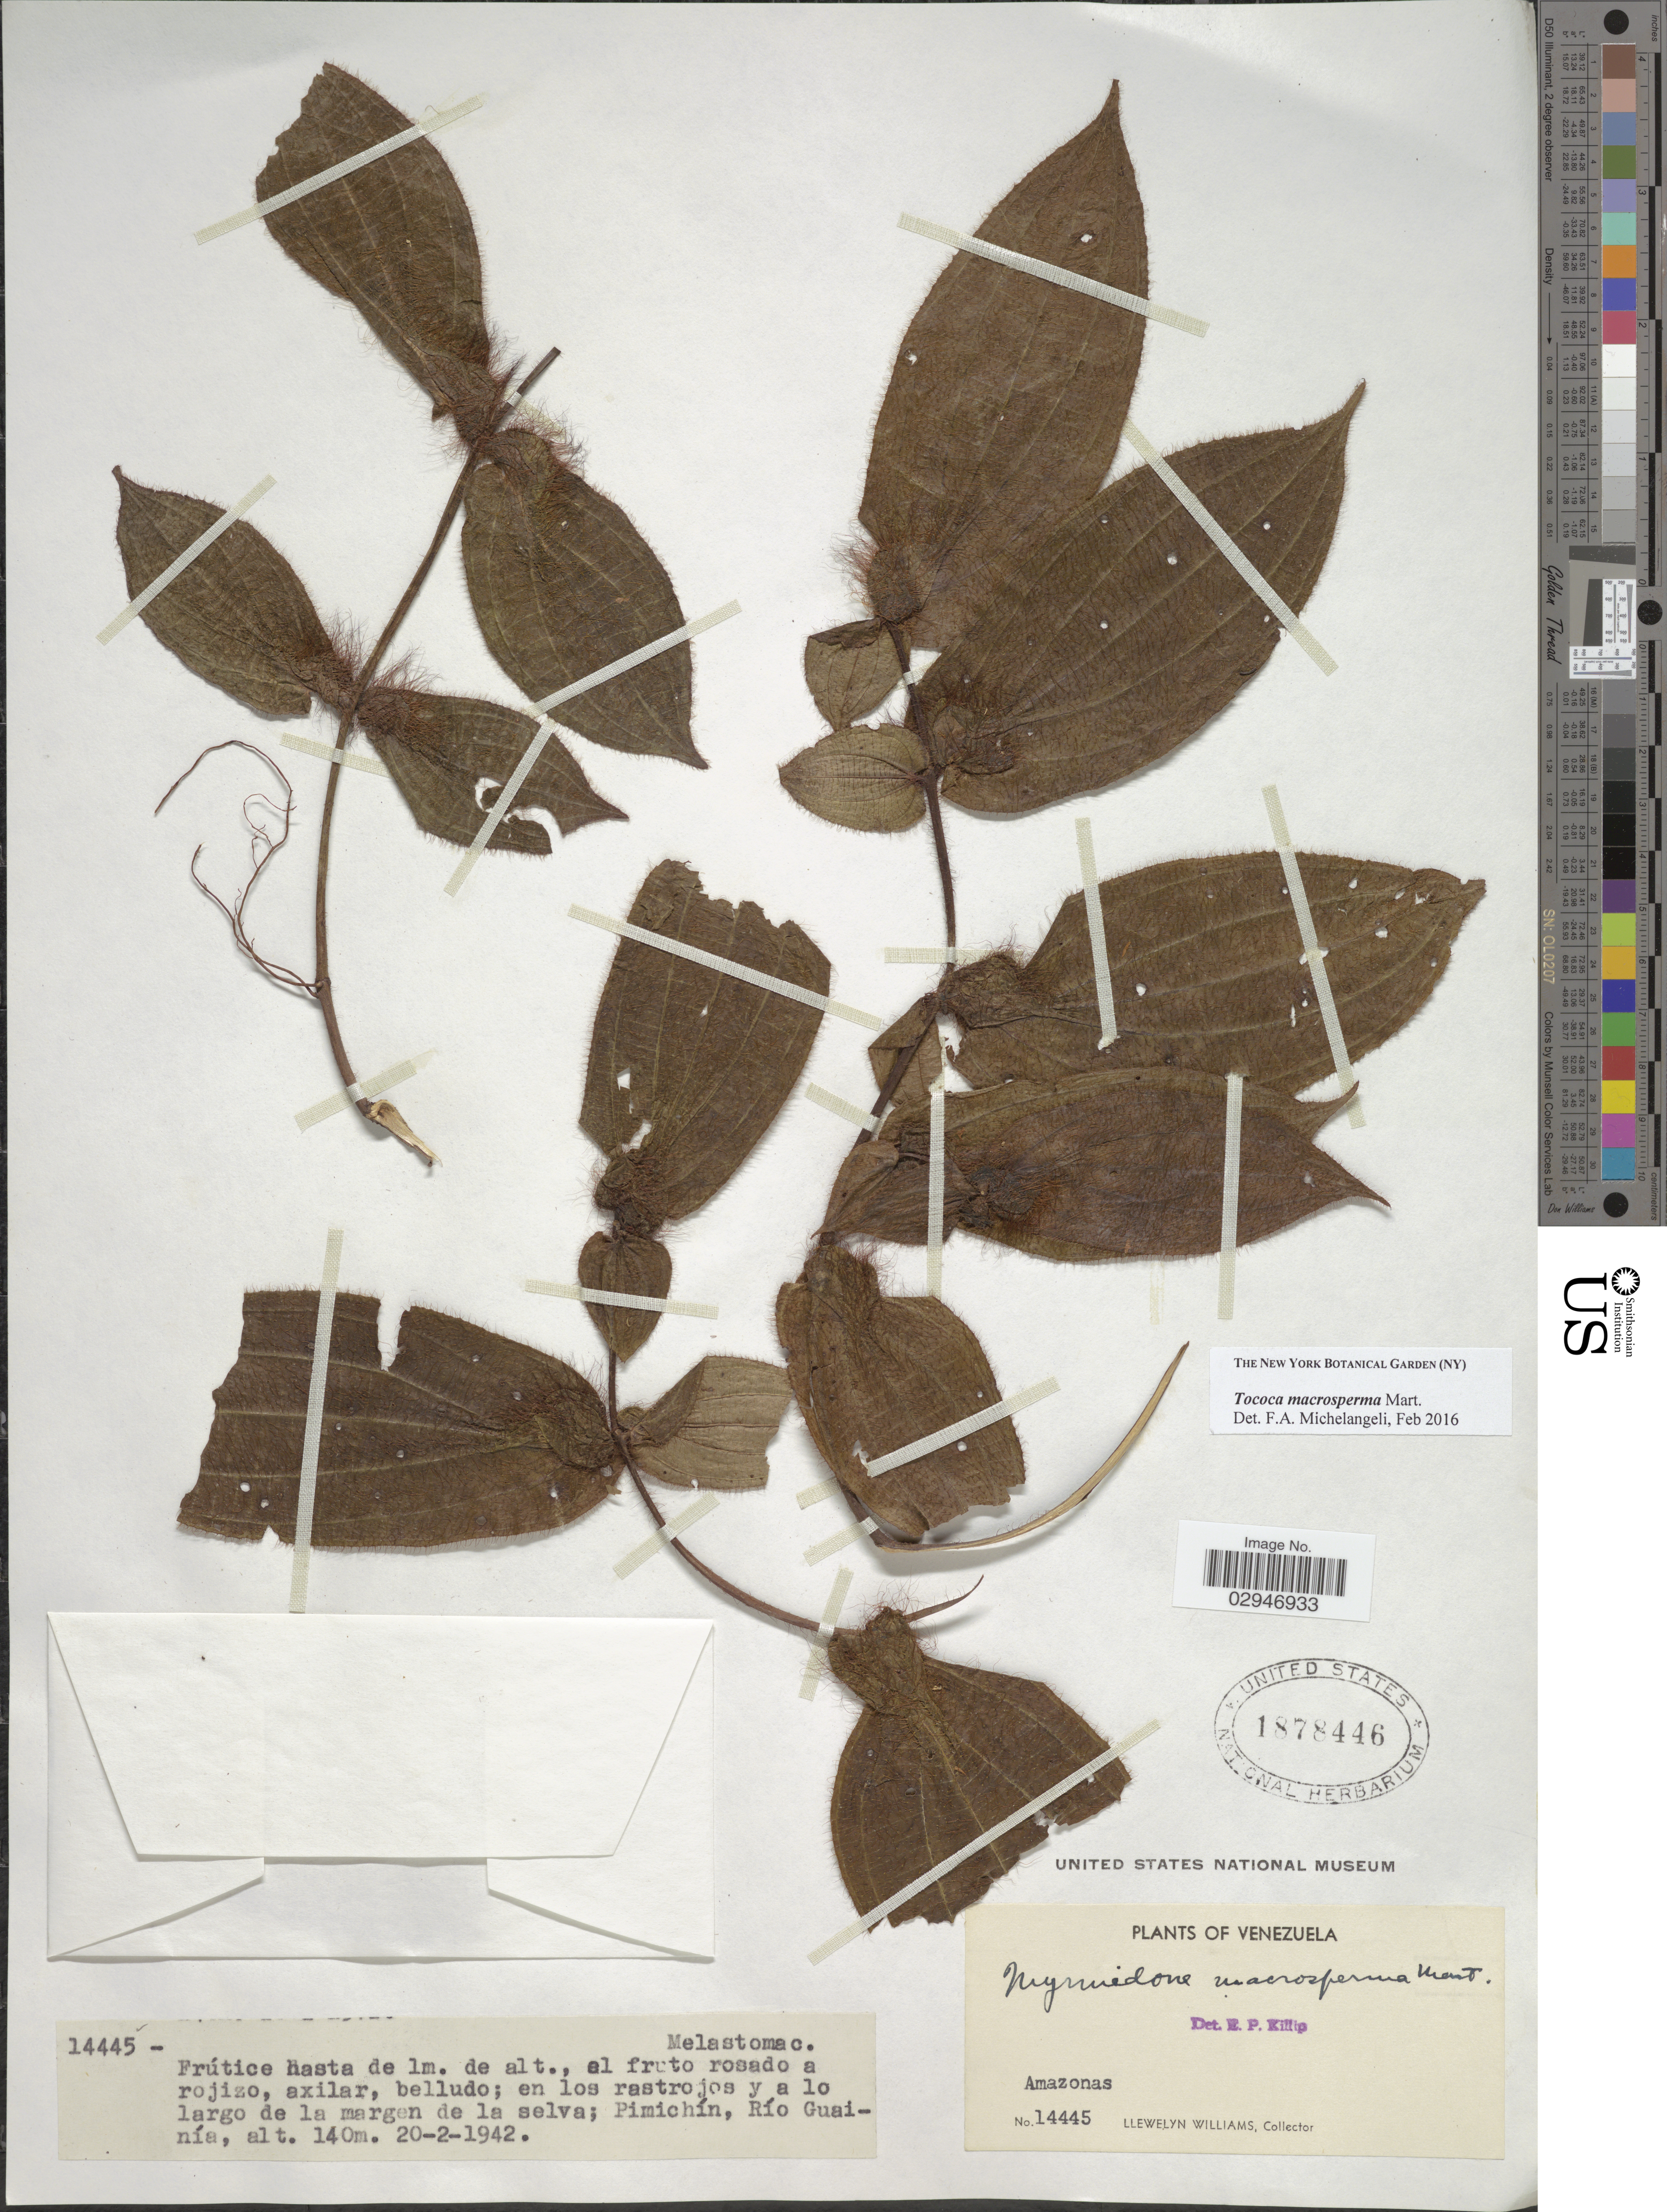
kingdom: Plantae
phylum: Tracheophyta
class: Magnoliopsida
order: Myrtales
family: Melastomataceae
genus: Tococa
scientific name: Tococa macrosperma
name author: Mart.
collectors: Ll. Williams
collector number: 14445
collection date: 1942-02-20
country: Venezuela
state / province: Amazonas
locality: Pimichín, Río Guainía.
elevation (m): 140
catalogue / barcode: US 1878446